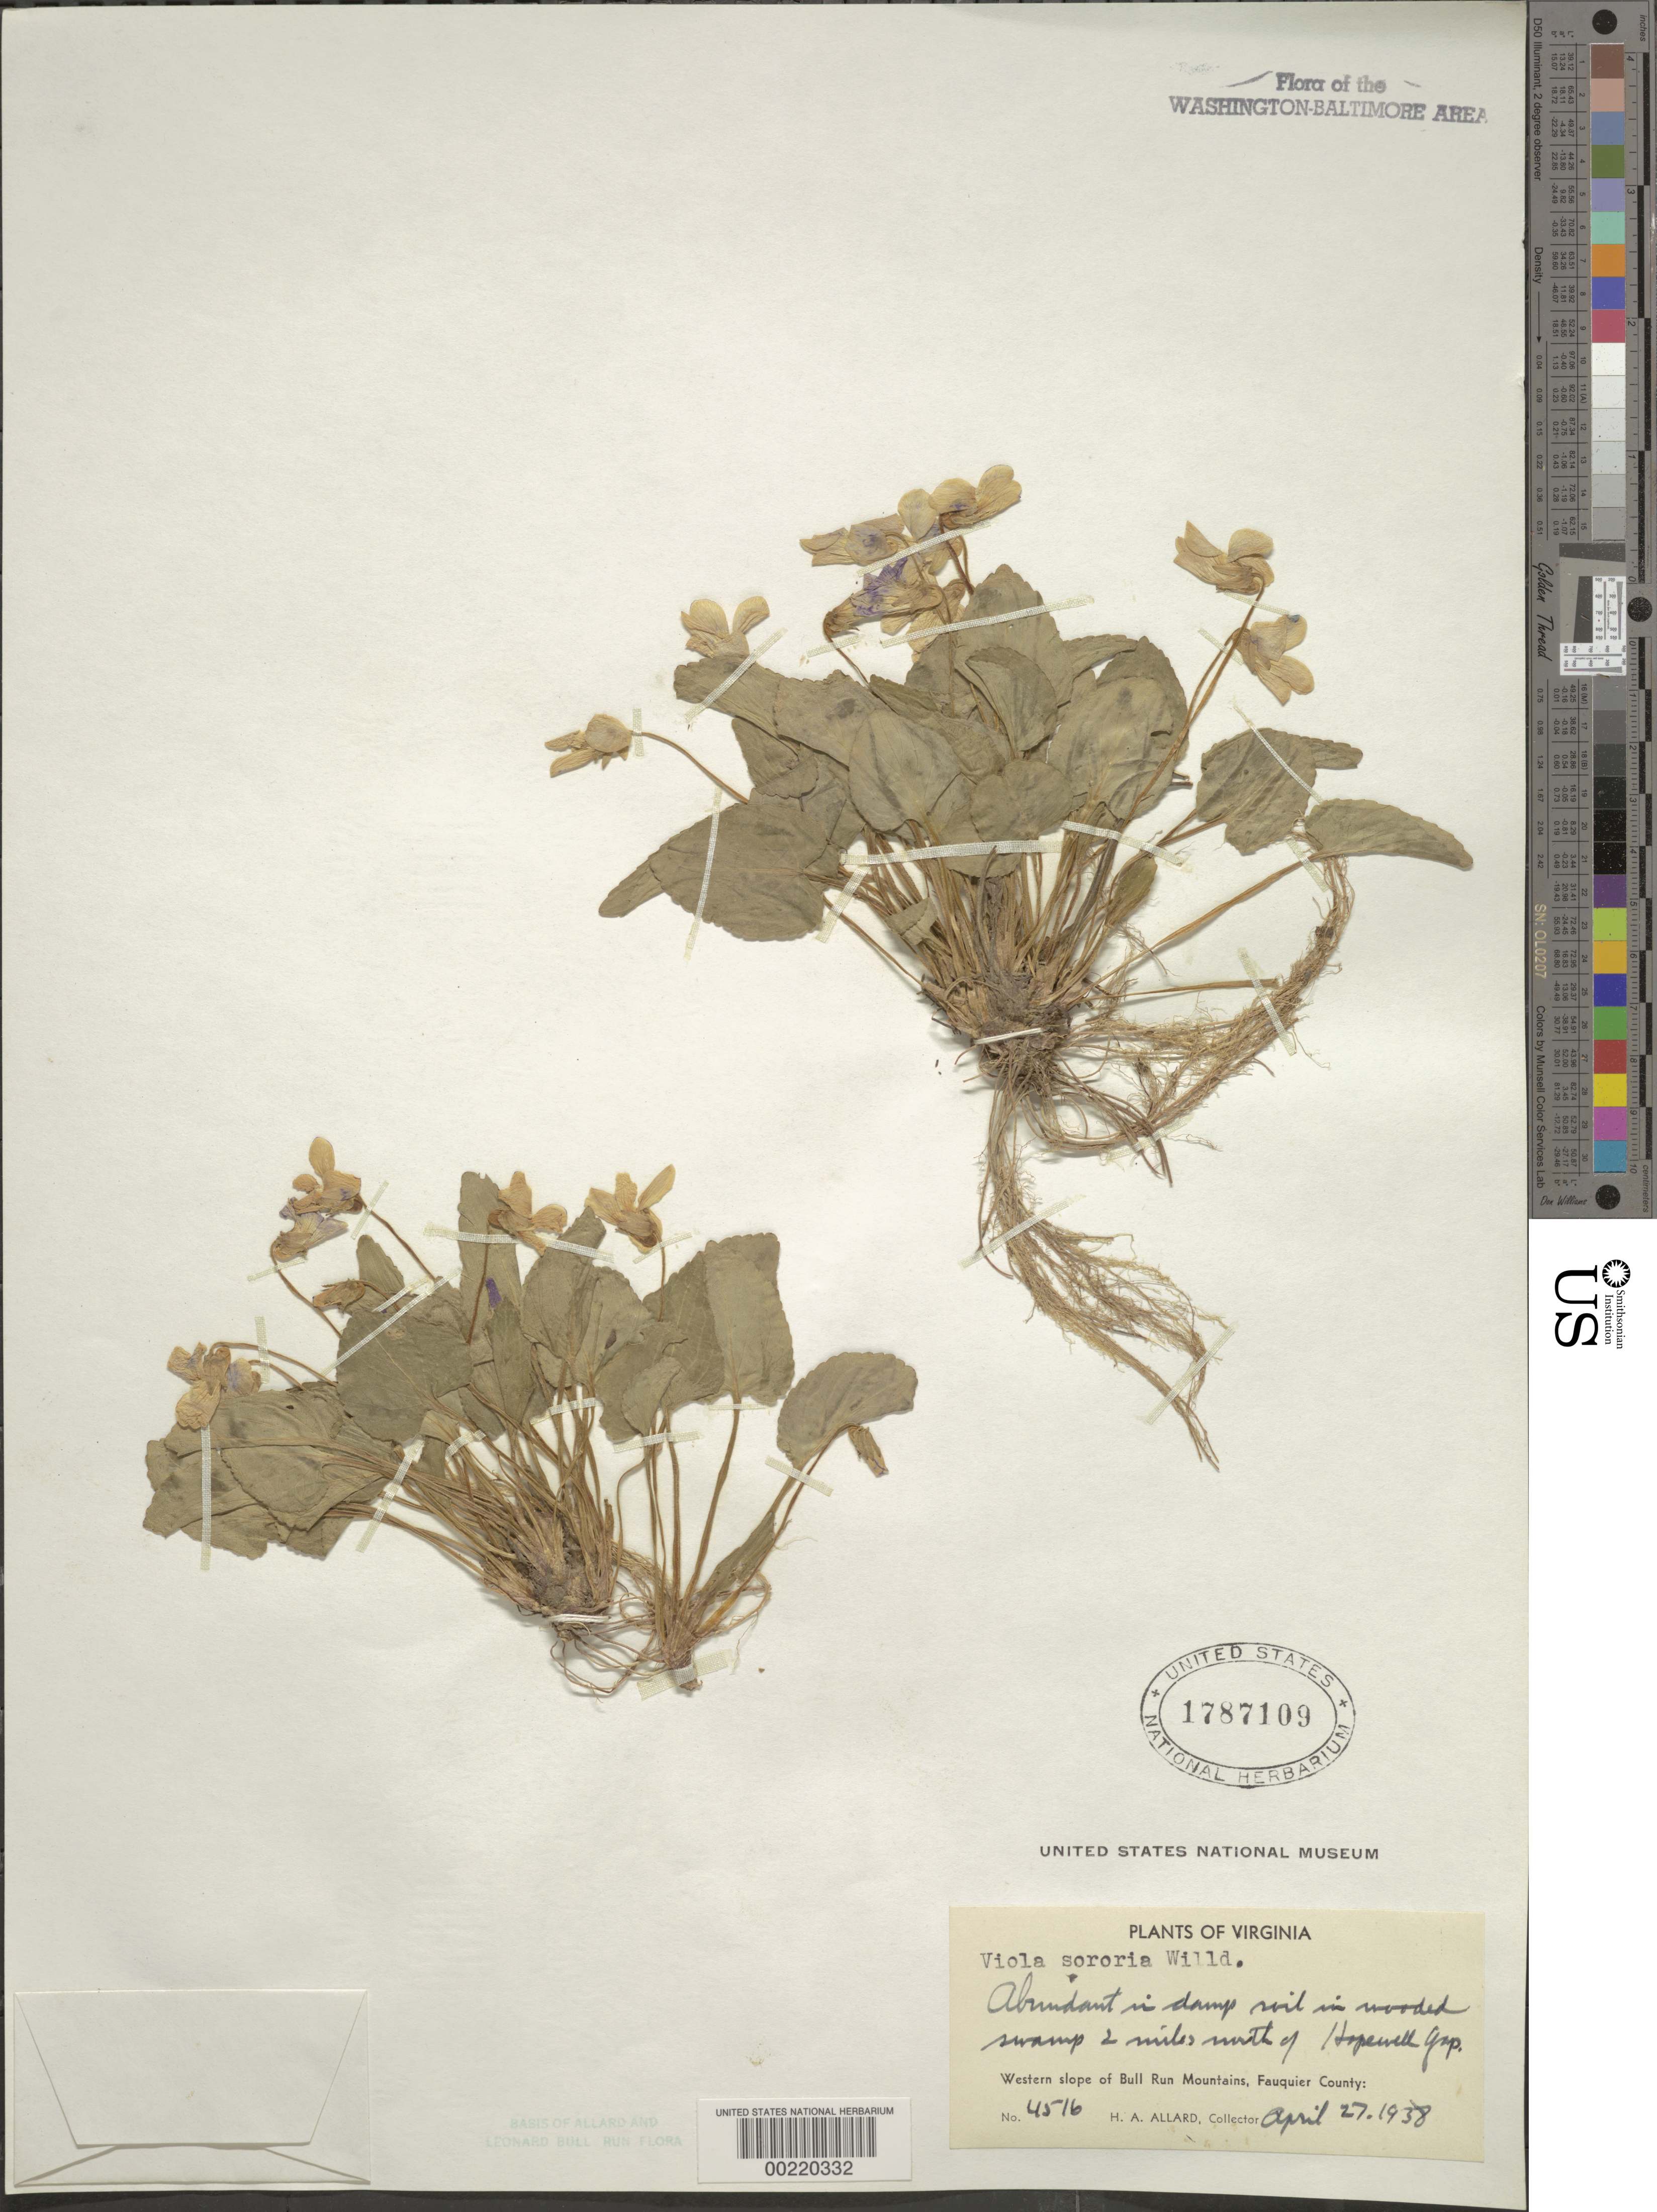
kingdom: Plantae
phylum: Tracheophyta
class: Magnoliopsida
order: Malpighiales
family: Violaceae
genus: Viola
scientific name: Viola sororia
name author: Willd.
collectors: H. A. Allard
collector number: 4516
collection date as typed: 27 Apr 1938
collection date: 1938-04-27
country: United States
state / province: Virginia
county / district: Fauquier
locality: North of Hopewell Gap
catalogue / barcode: US 1787109